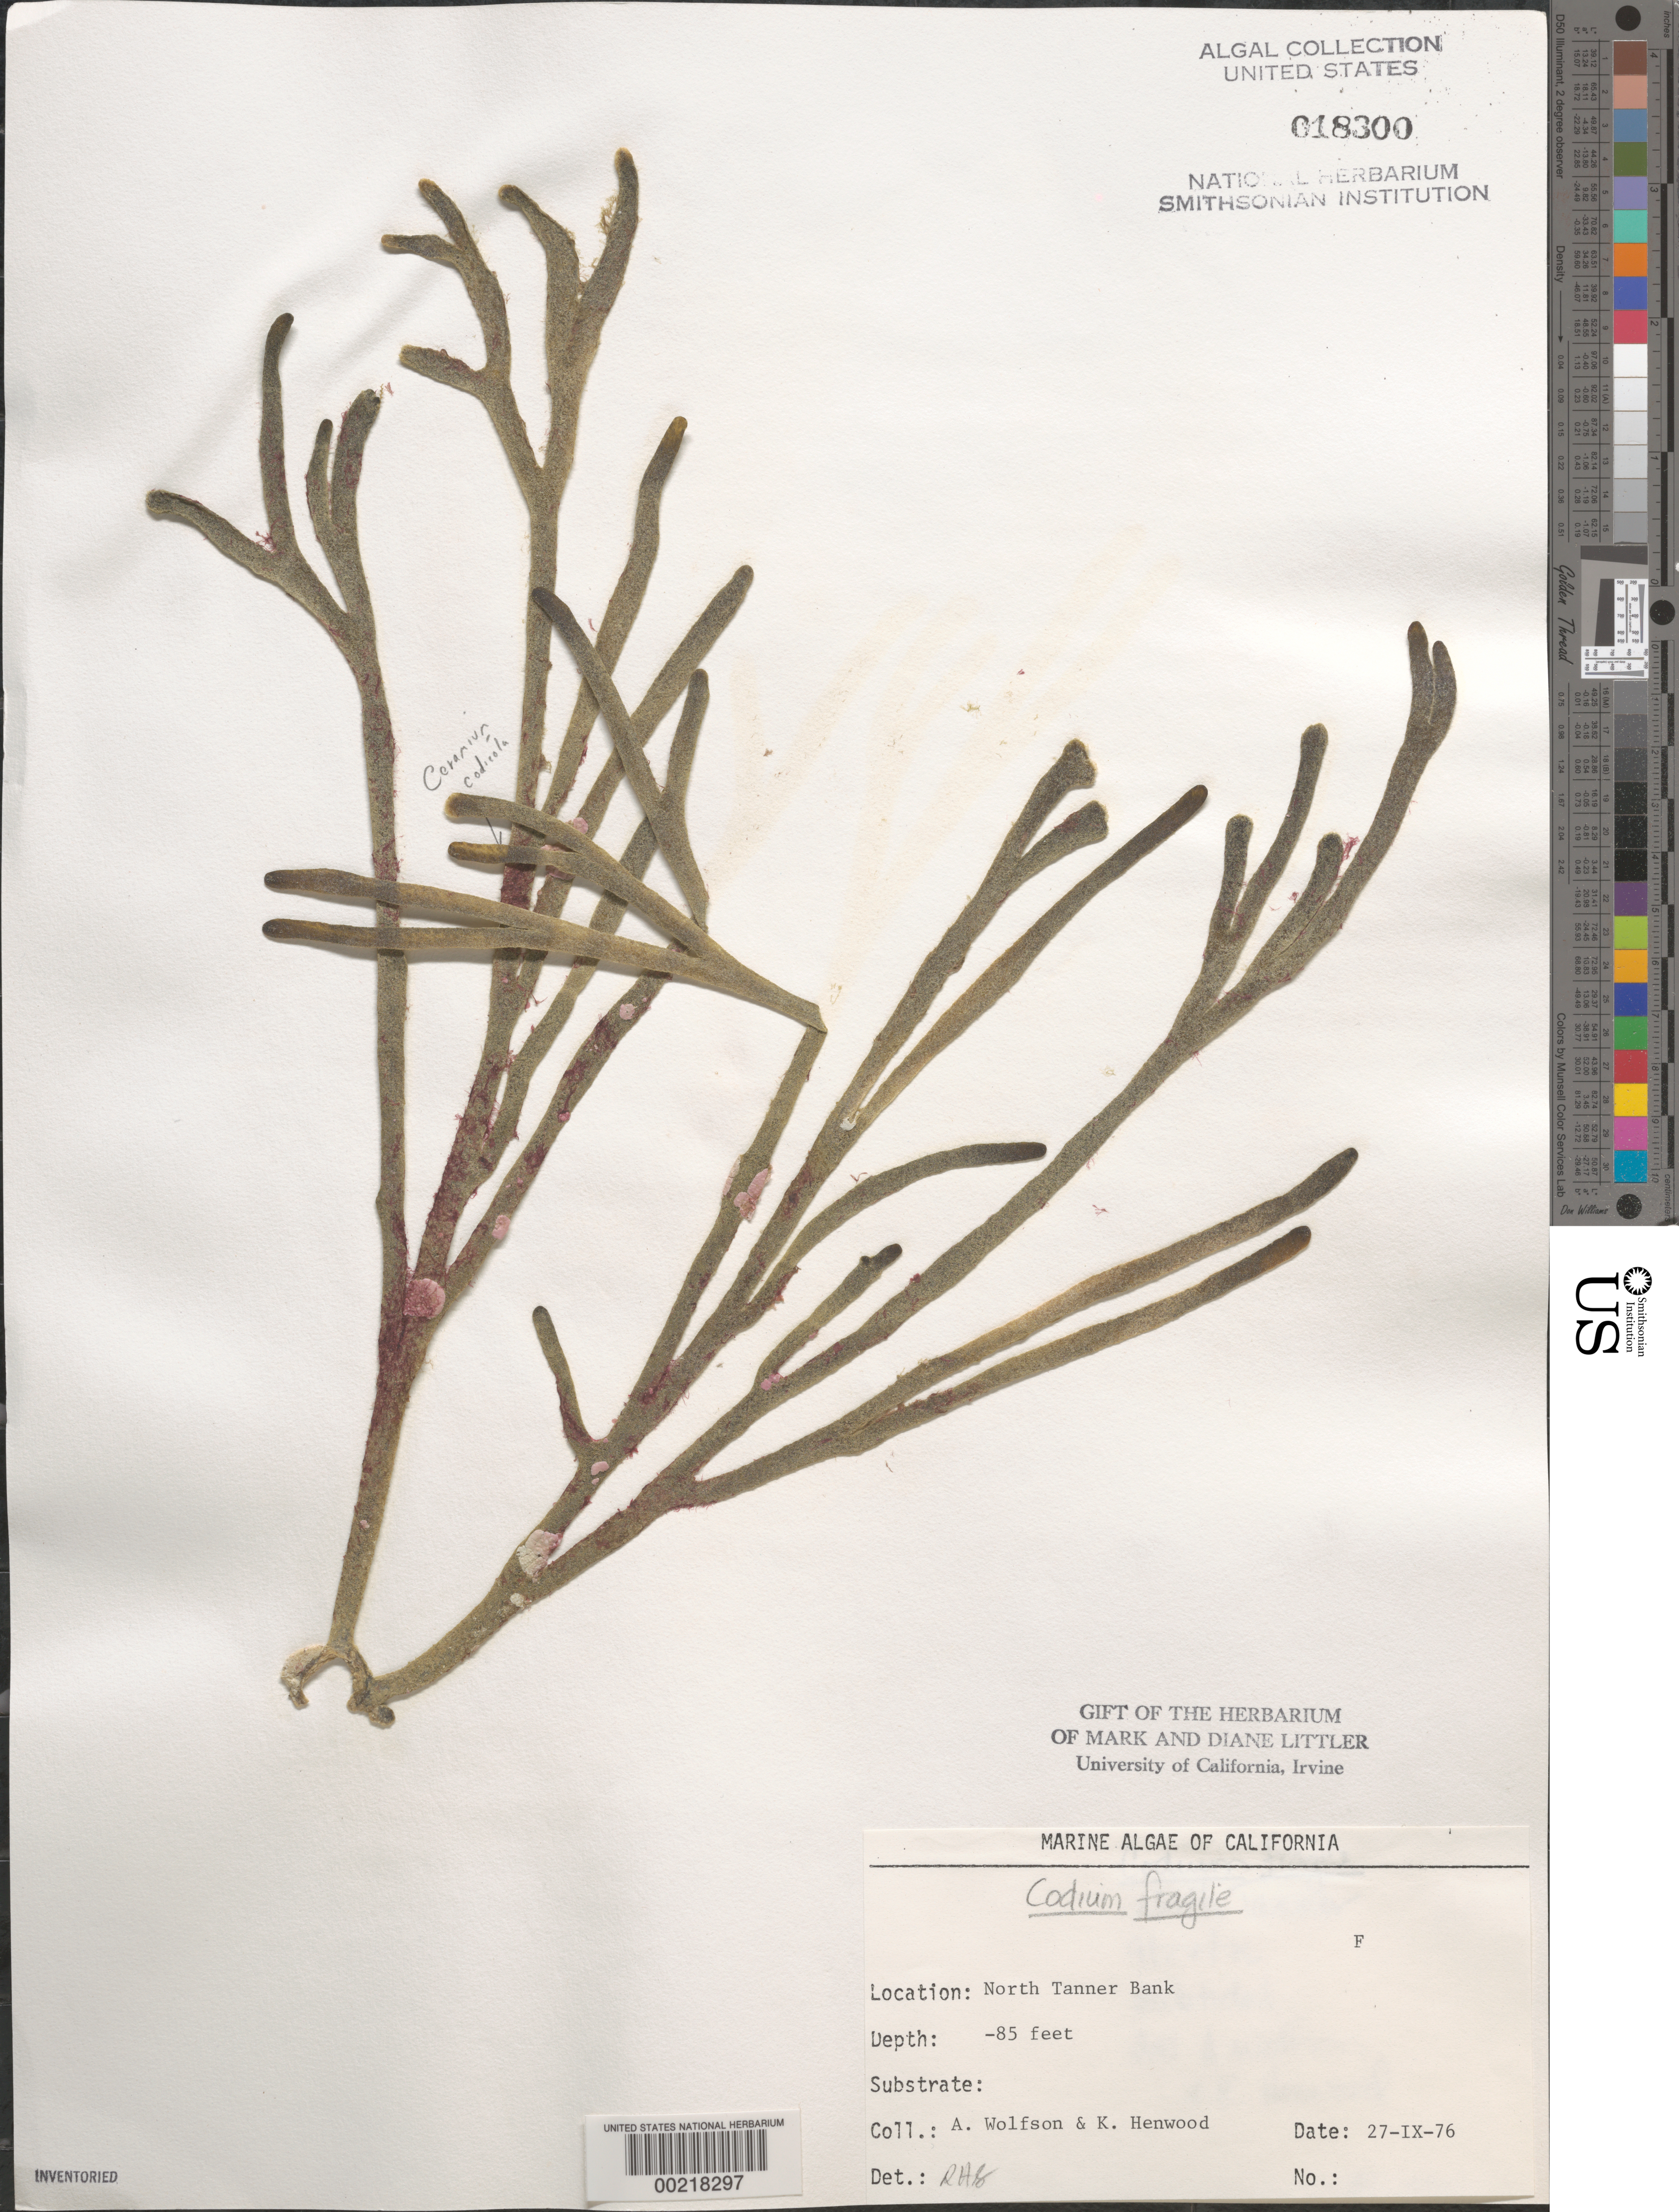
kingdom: Plantae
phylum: Chlorophyta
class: Ulvophyceae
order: Bryopsidales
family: Codiaceae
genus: Codium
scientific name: Codium fragile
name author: (Suringar) P. Hariot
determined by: Sims, Robert H.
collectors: A. Wolfson & K. Henwood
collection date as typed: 27 Sep 1976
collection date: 1976-09-27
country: United States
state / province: California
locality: North Tanner Bank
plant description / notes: BLM-SOCALBIGHT Rocky Intertidal Survey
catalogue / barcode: US 18300